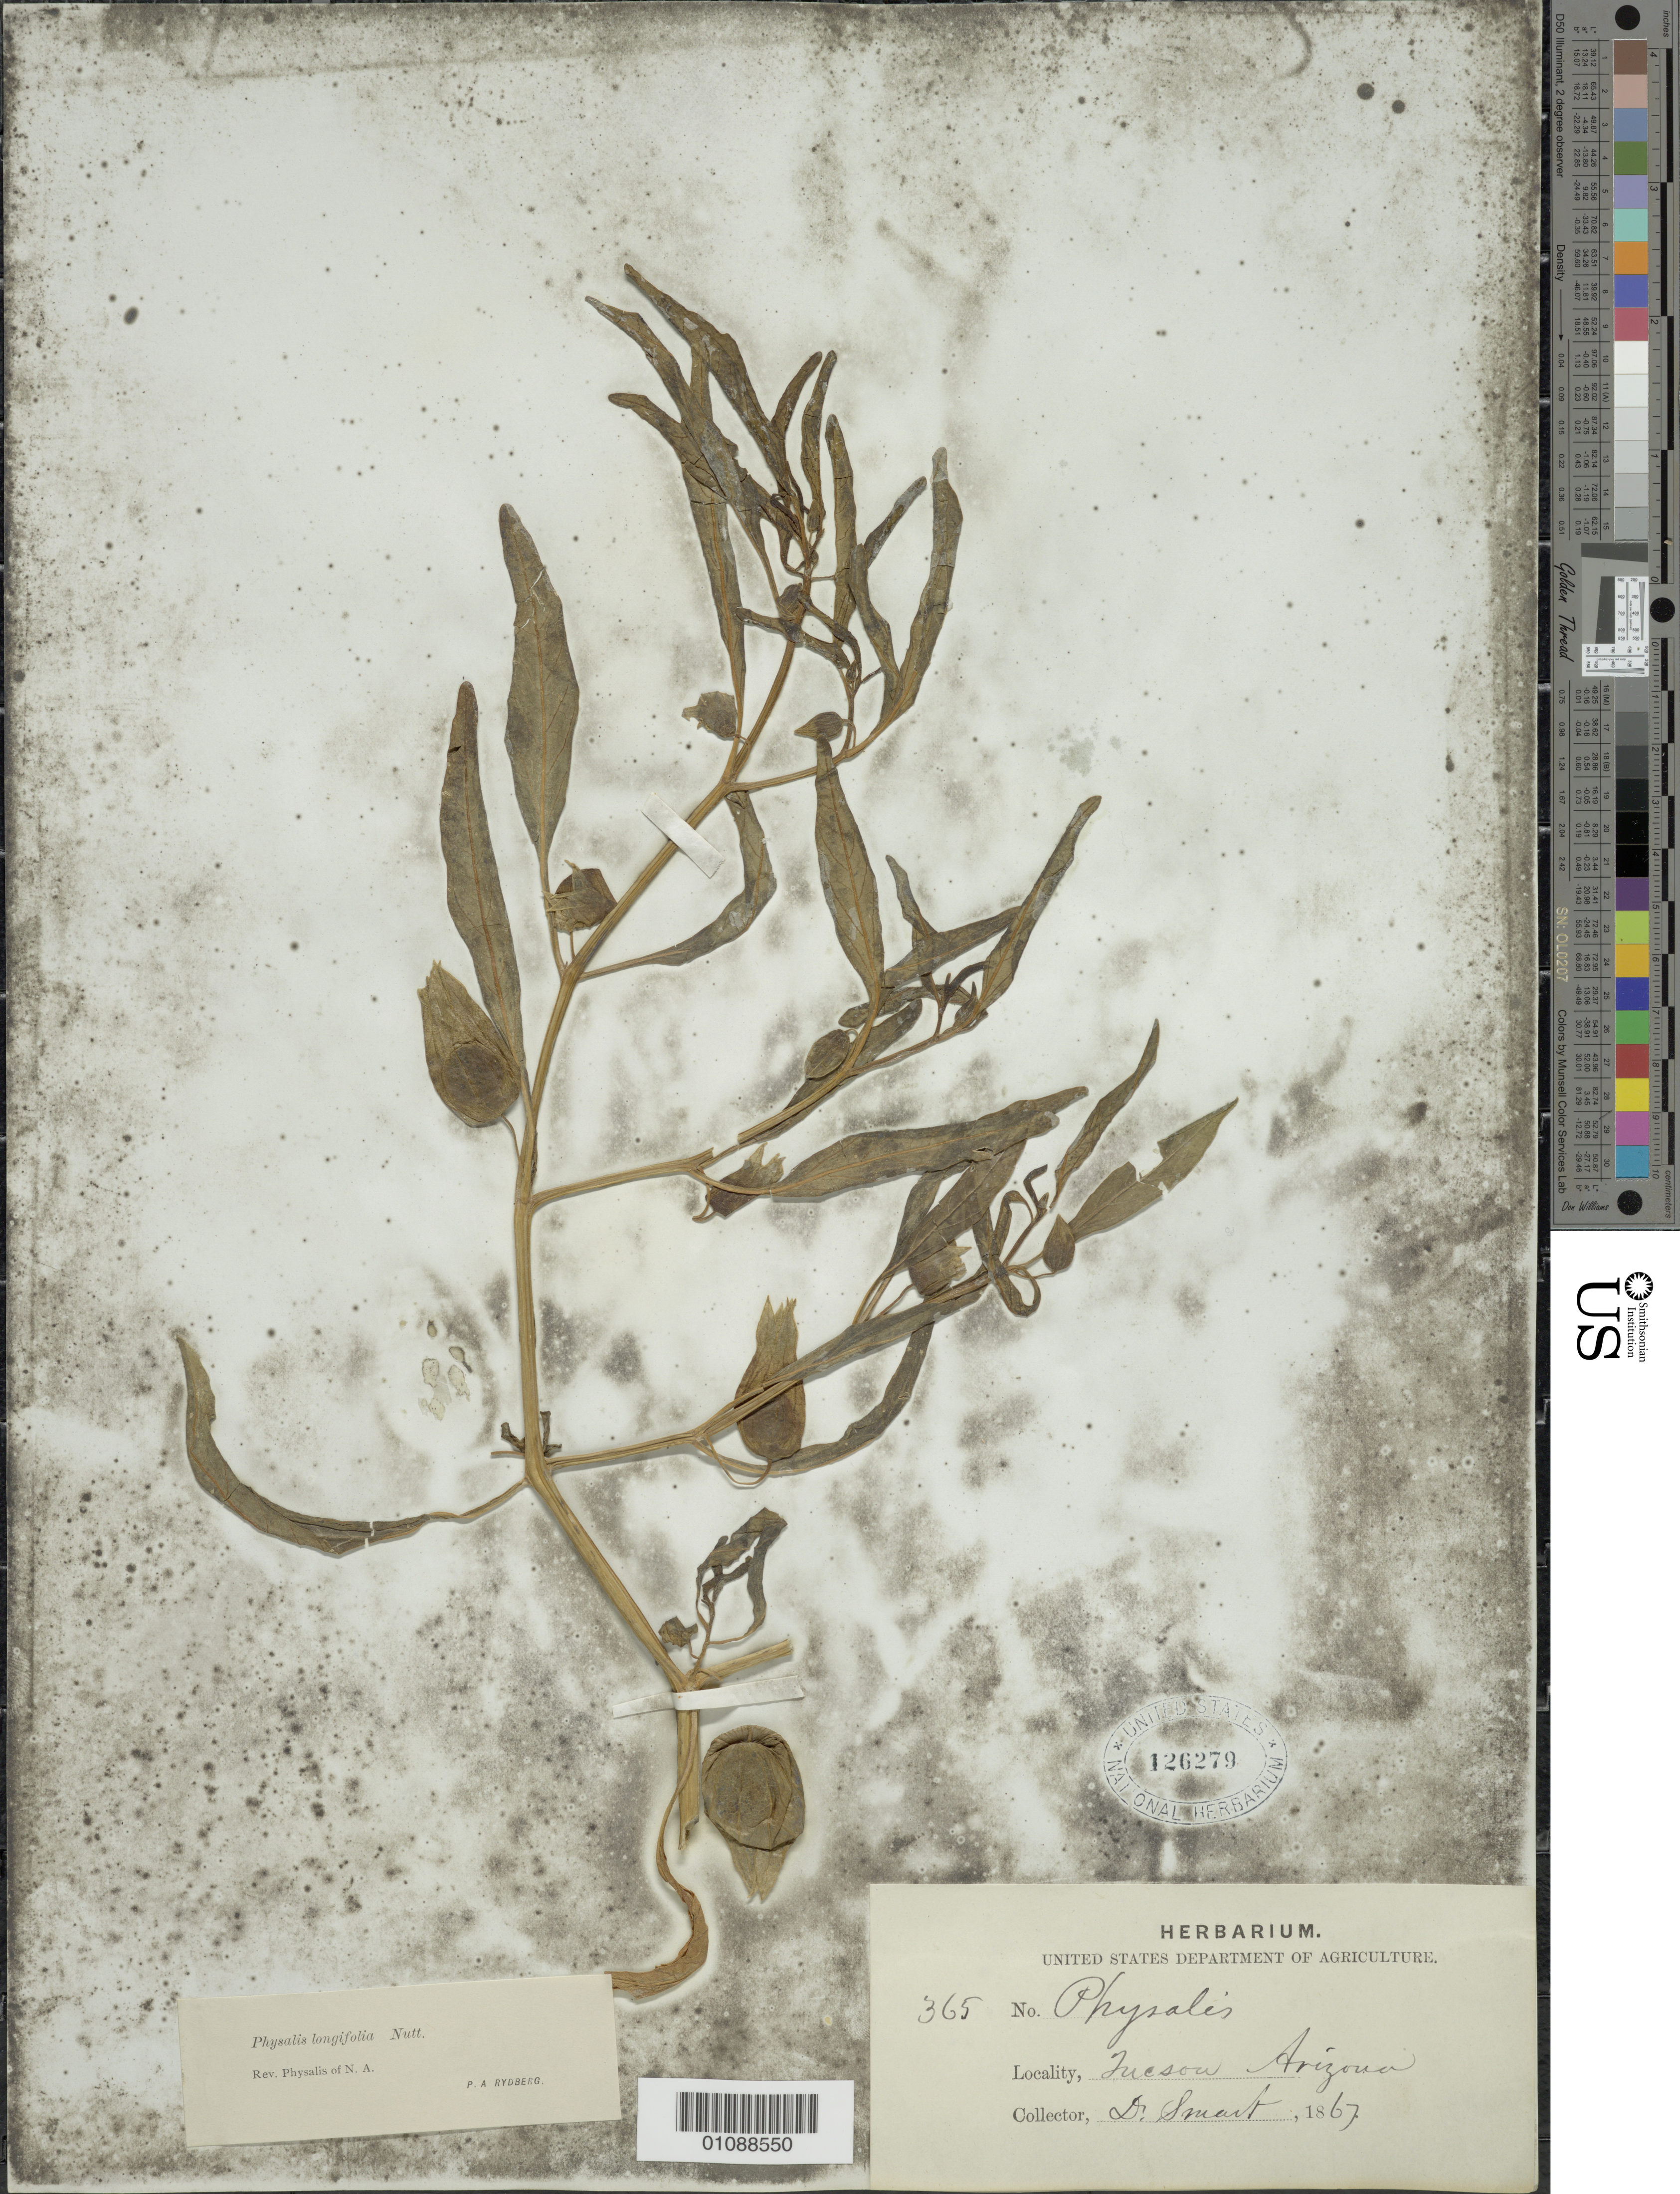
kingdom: Plantae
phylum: Tracheophyta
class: Magnoliopsida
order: Solanales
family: Solanaceae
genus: Physalis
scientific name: Physalis longifolia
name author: Nutt.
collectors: -. Smart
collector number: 365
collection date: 1867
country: United States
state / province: Arizona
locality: Tucson.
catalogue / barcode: US 126279